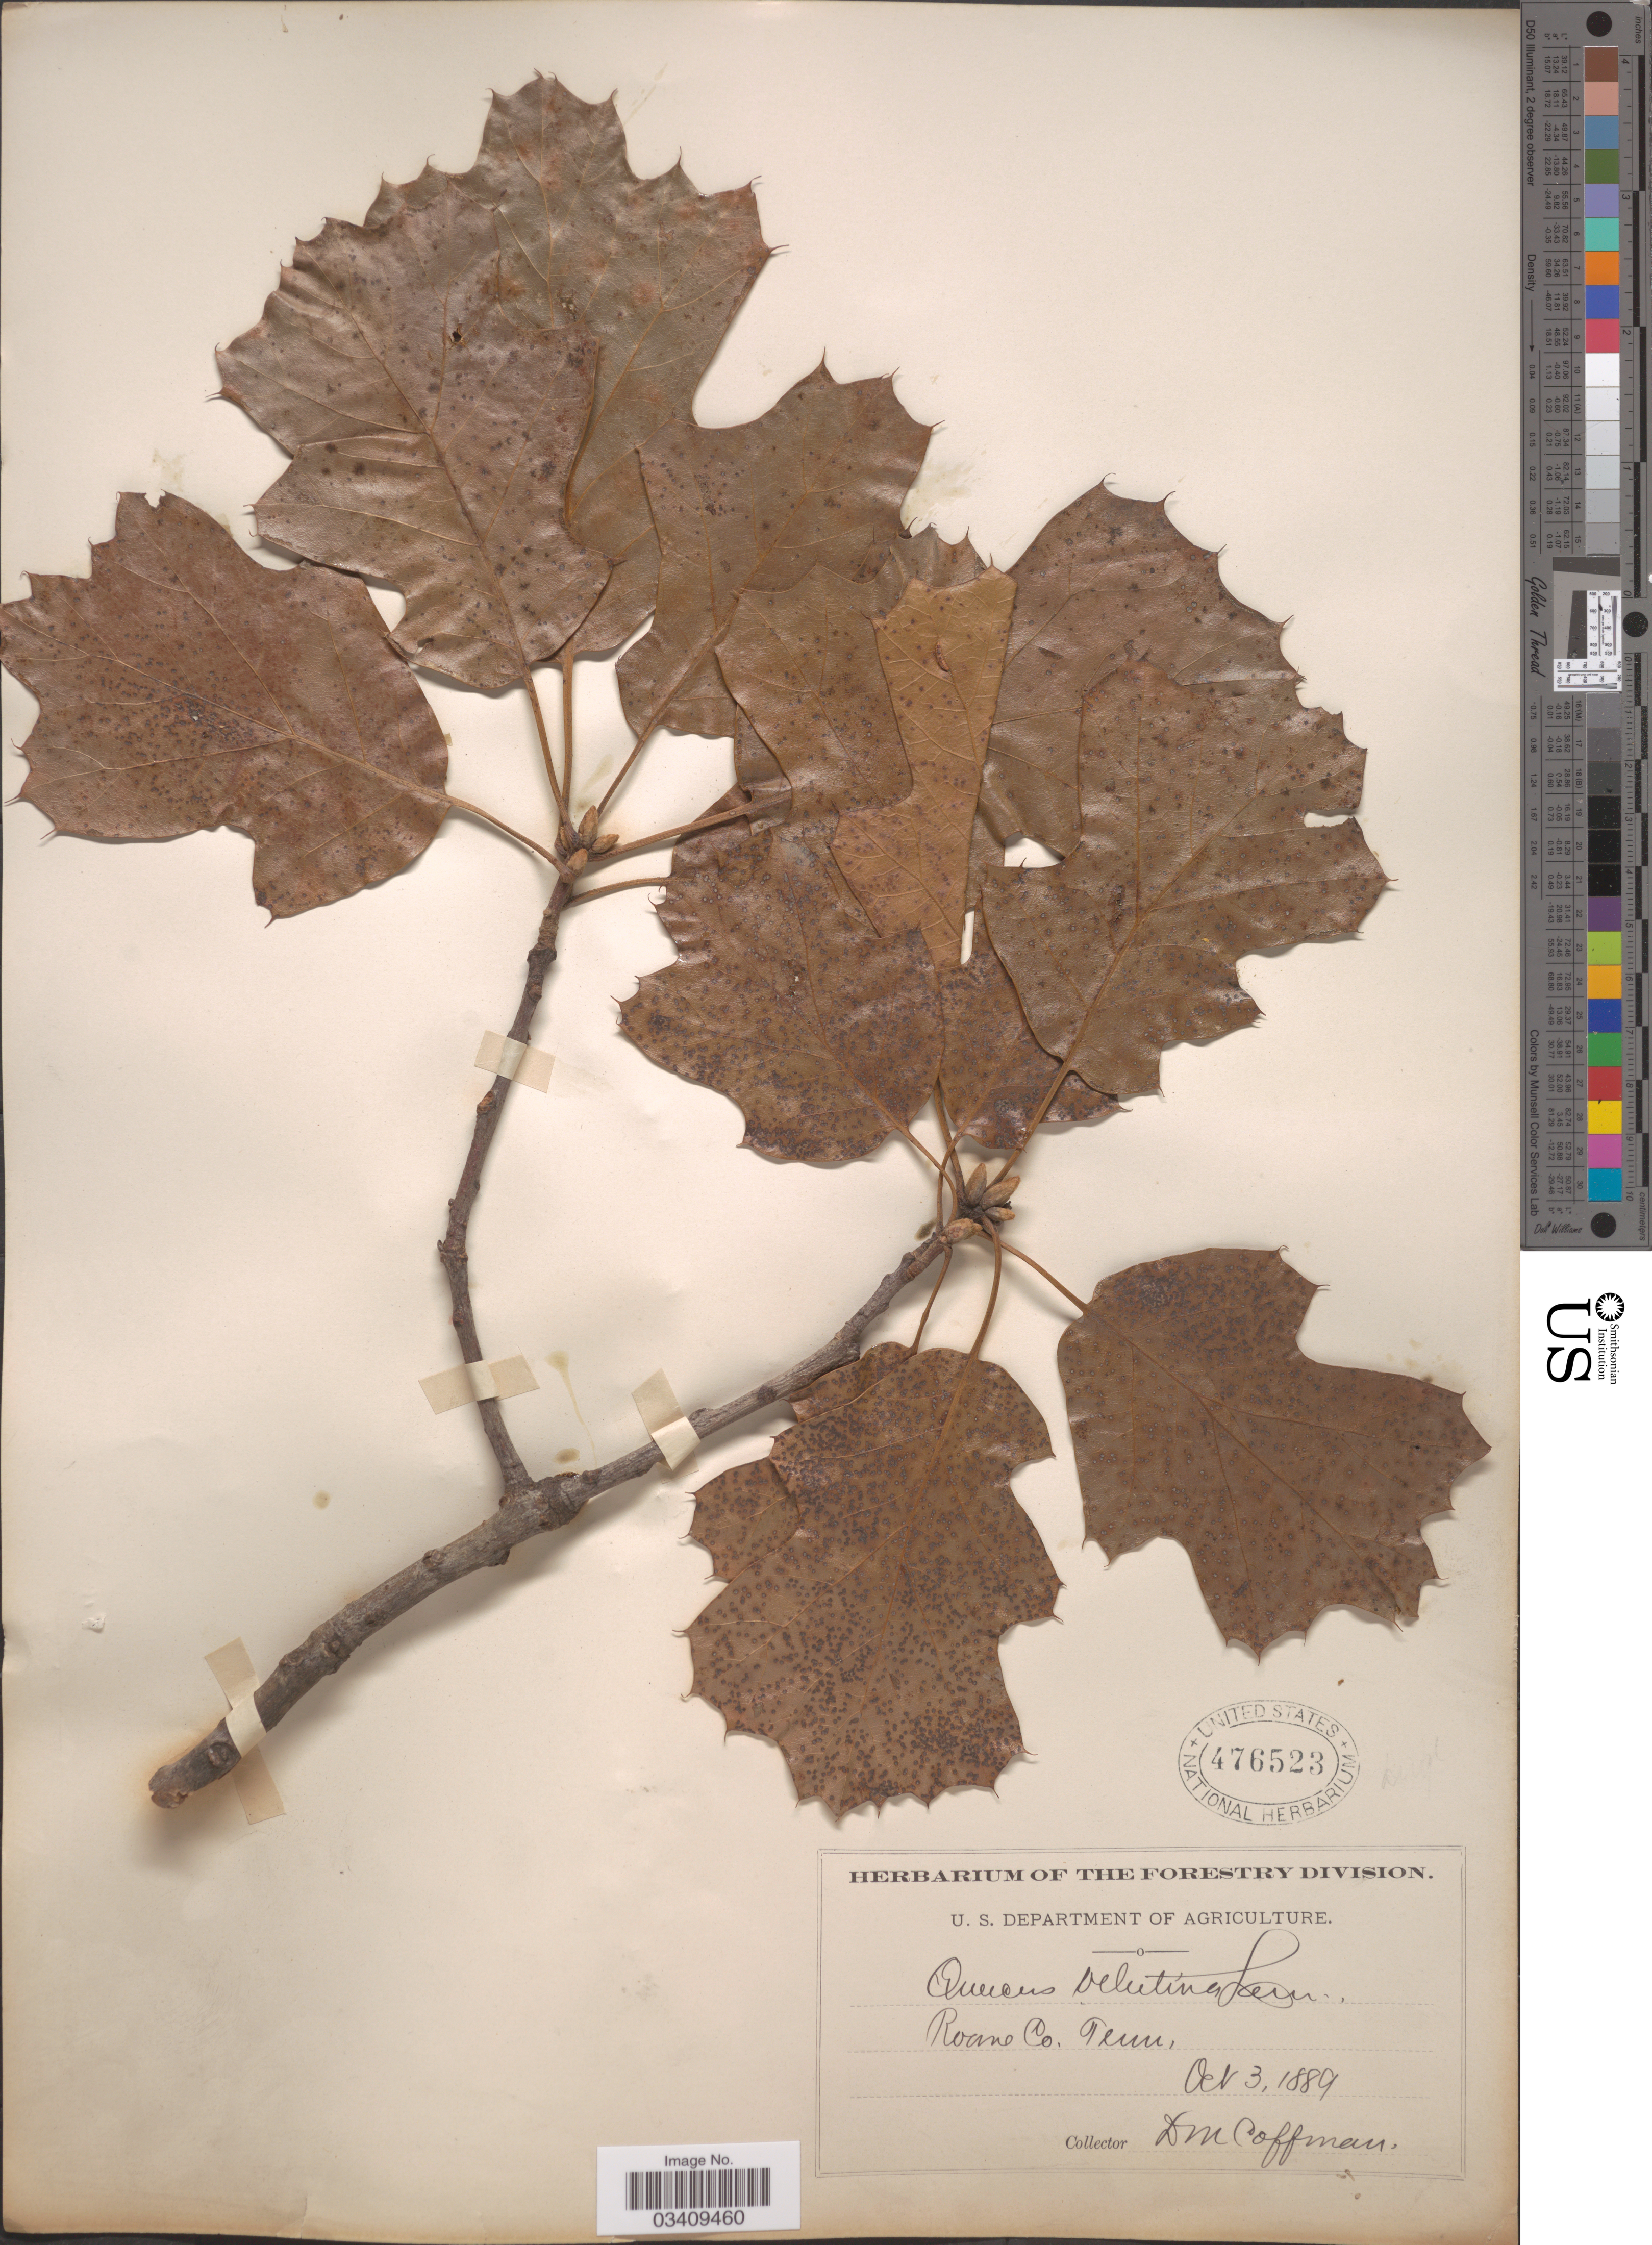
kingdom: Plantae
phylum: Tracheophyta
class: Magnoliopsida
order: Fagales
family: Fagaceae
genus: Quercus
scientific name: Quercus velutina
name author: Lam.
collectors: D. M. Coffman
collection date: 1889-10-03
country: United States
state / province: Tennessee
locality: Roane Co.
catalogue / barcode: US 476523